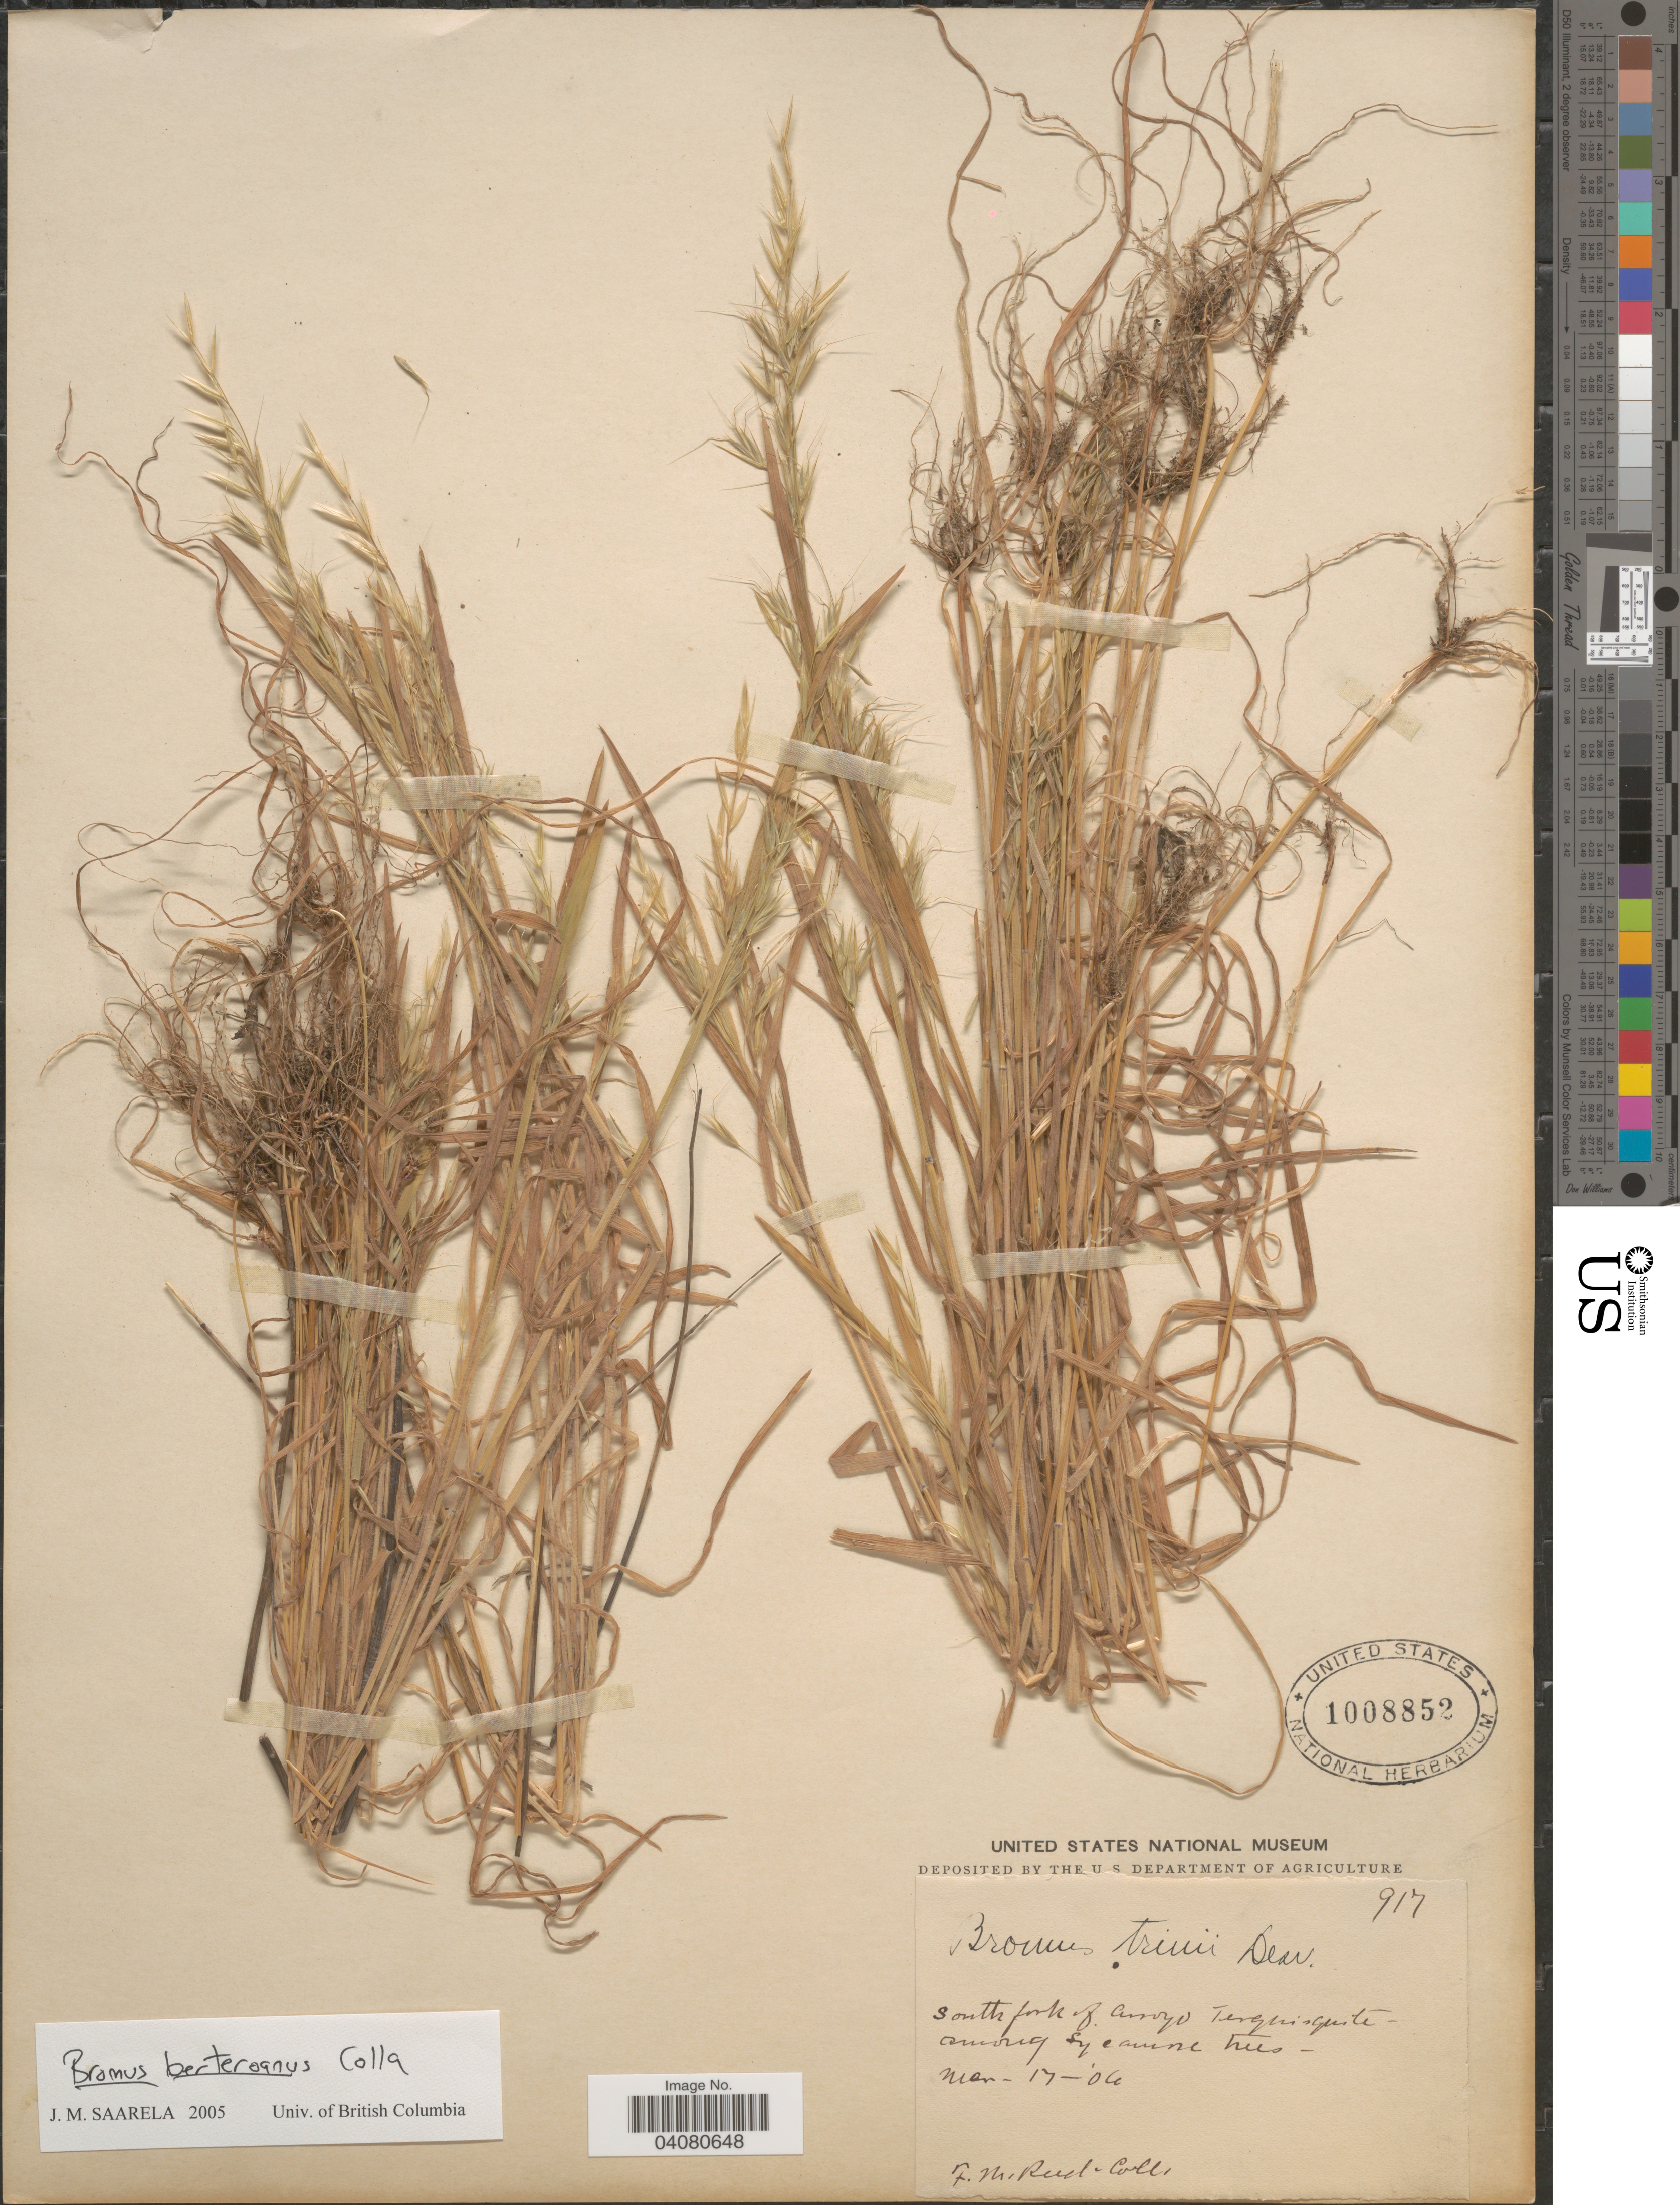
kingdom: Plantae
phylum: Tracheophyta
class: Liliopsida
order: Poales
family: Poaceae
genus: Bromus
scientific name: Bromus berteroanus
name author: Colla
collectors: F. Reed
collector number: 917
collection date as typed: Transcribed d/m/y: 17/3/6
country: United States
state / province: California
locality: South fork of Arroyo Terquisquite.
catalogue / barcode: US 1008852